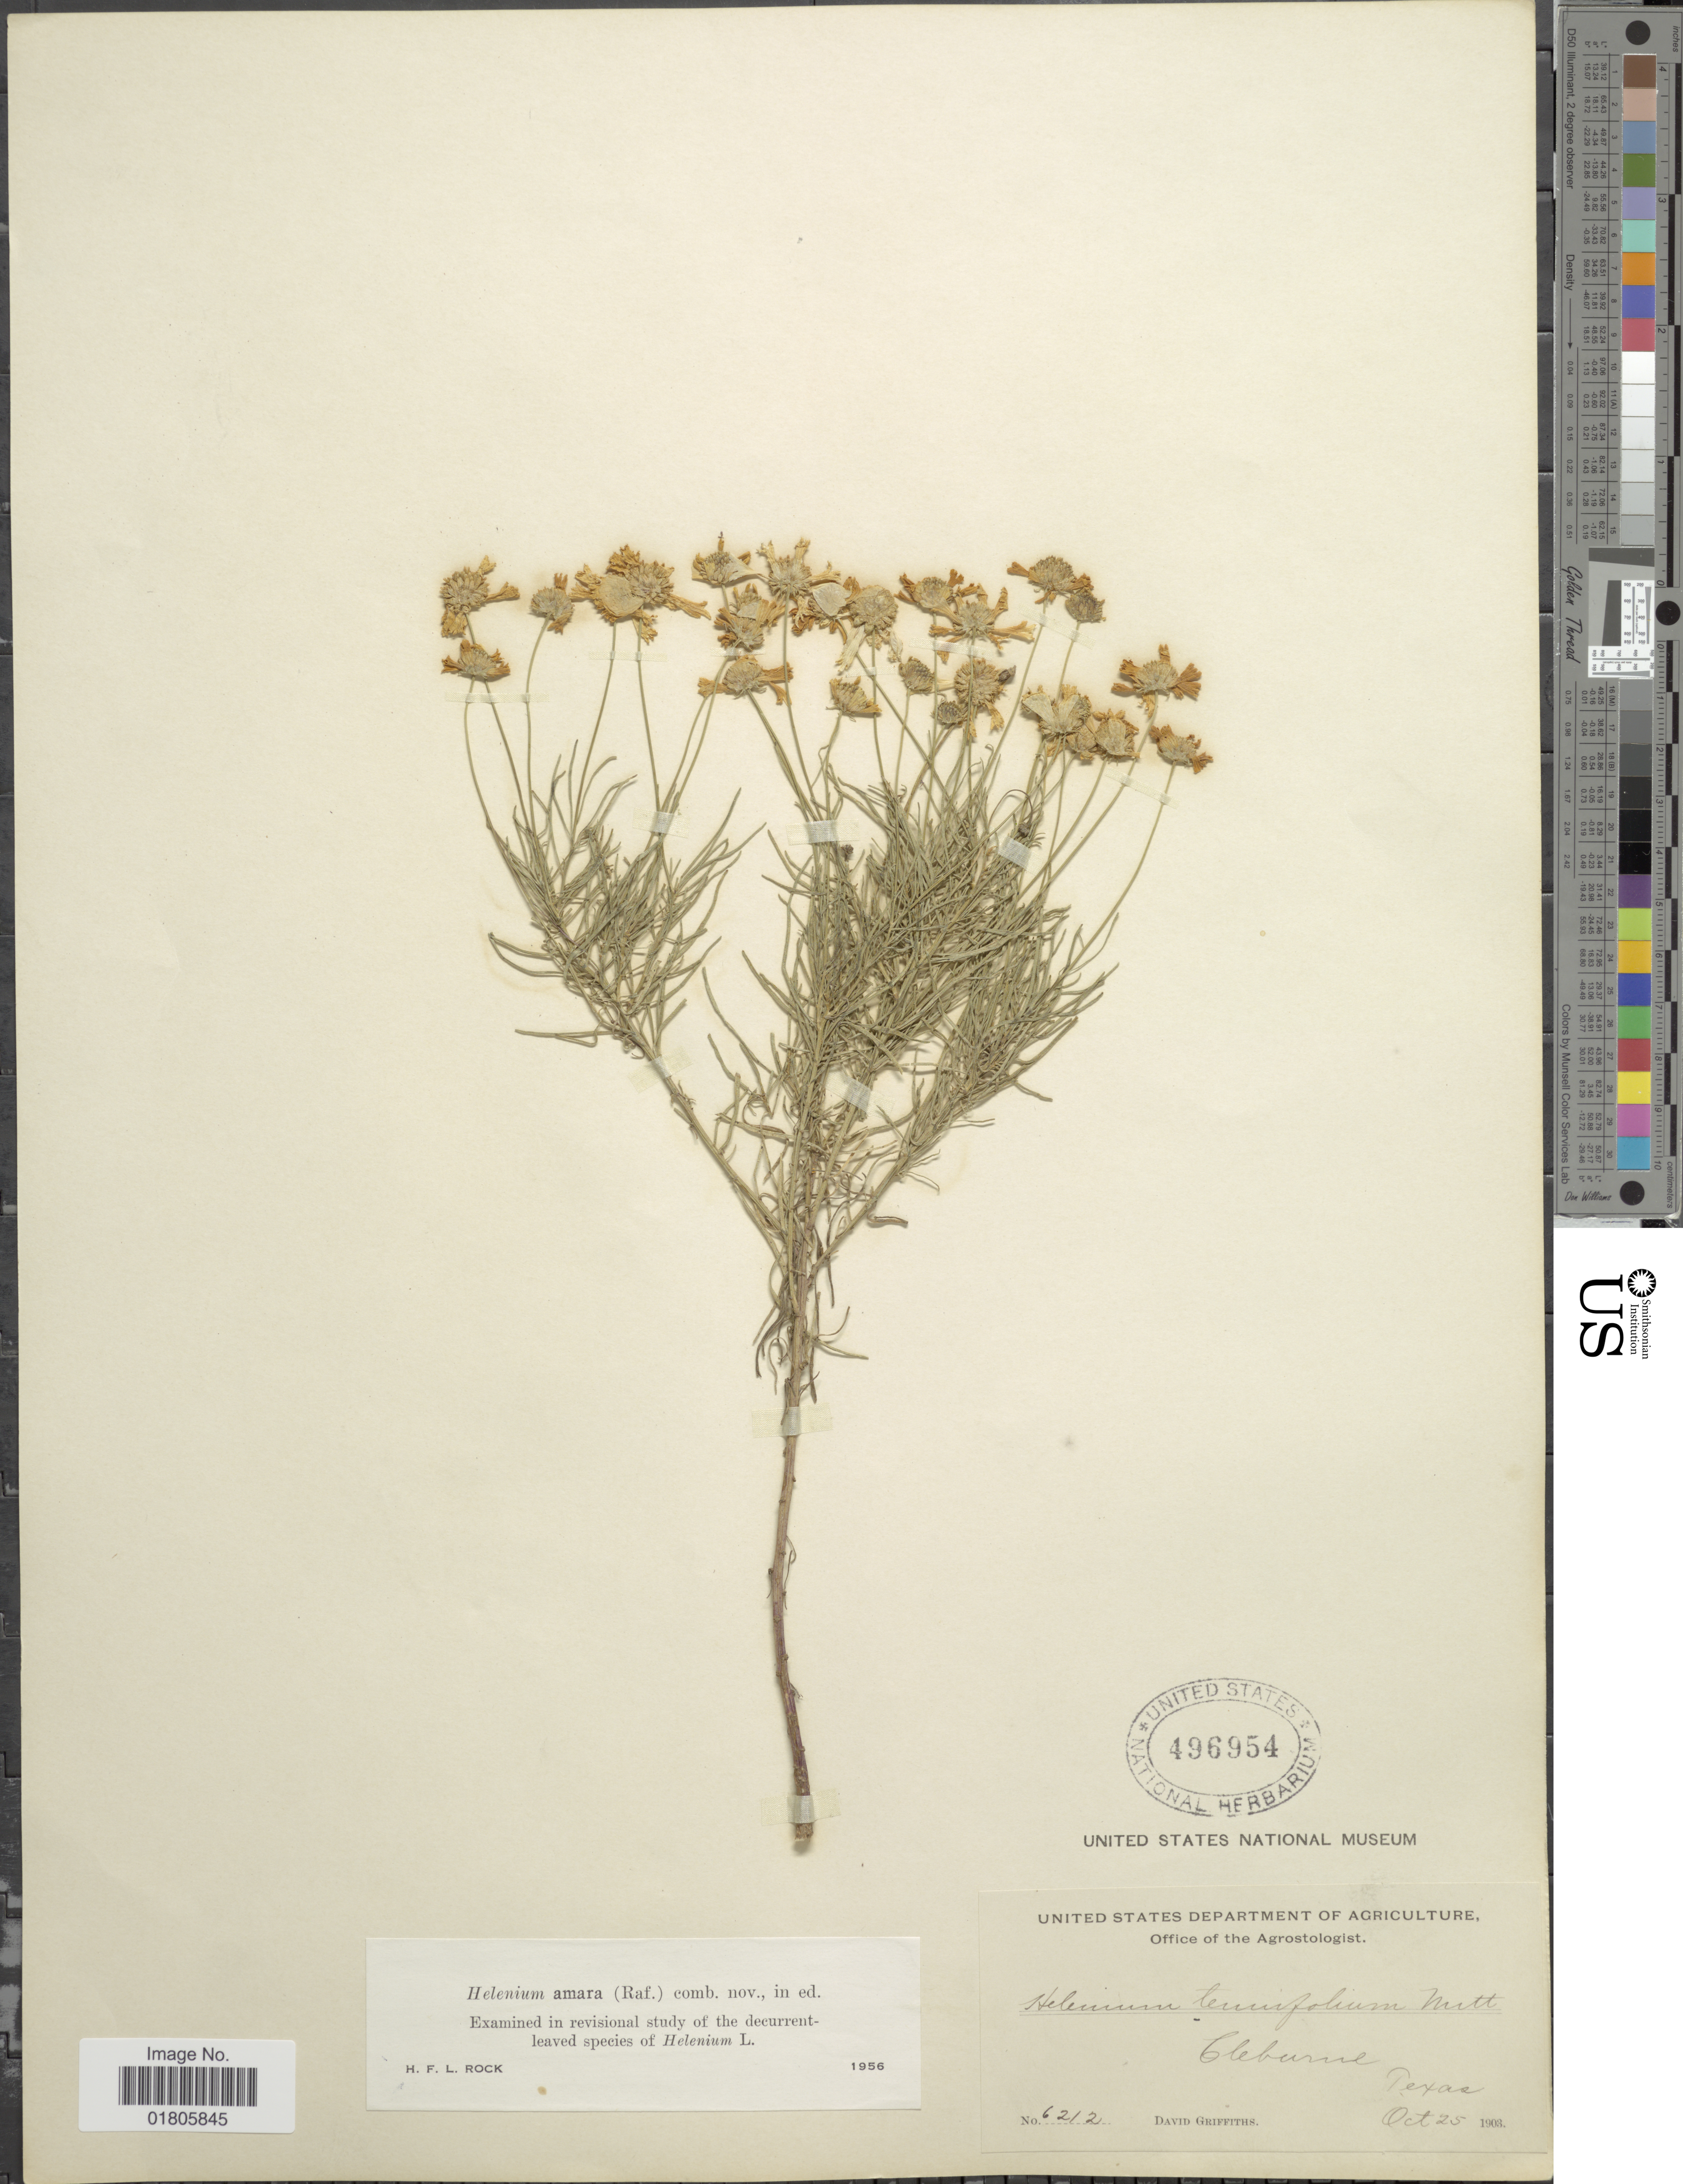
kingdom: Plantae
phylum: Tracheophyta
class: Magnoliopsida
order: Asterales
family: Asteraceae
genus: Helenium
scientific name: Helenium amarum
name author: (Raf.) H. Rock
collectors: D. Griffiths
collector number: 6212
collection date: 1903-10-25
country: United States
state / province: Texas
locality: Cleburne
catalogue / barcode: US 496954